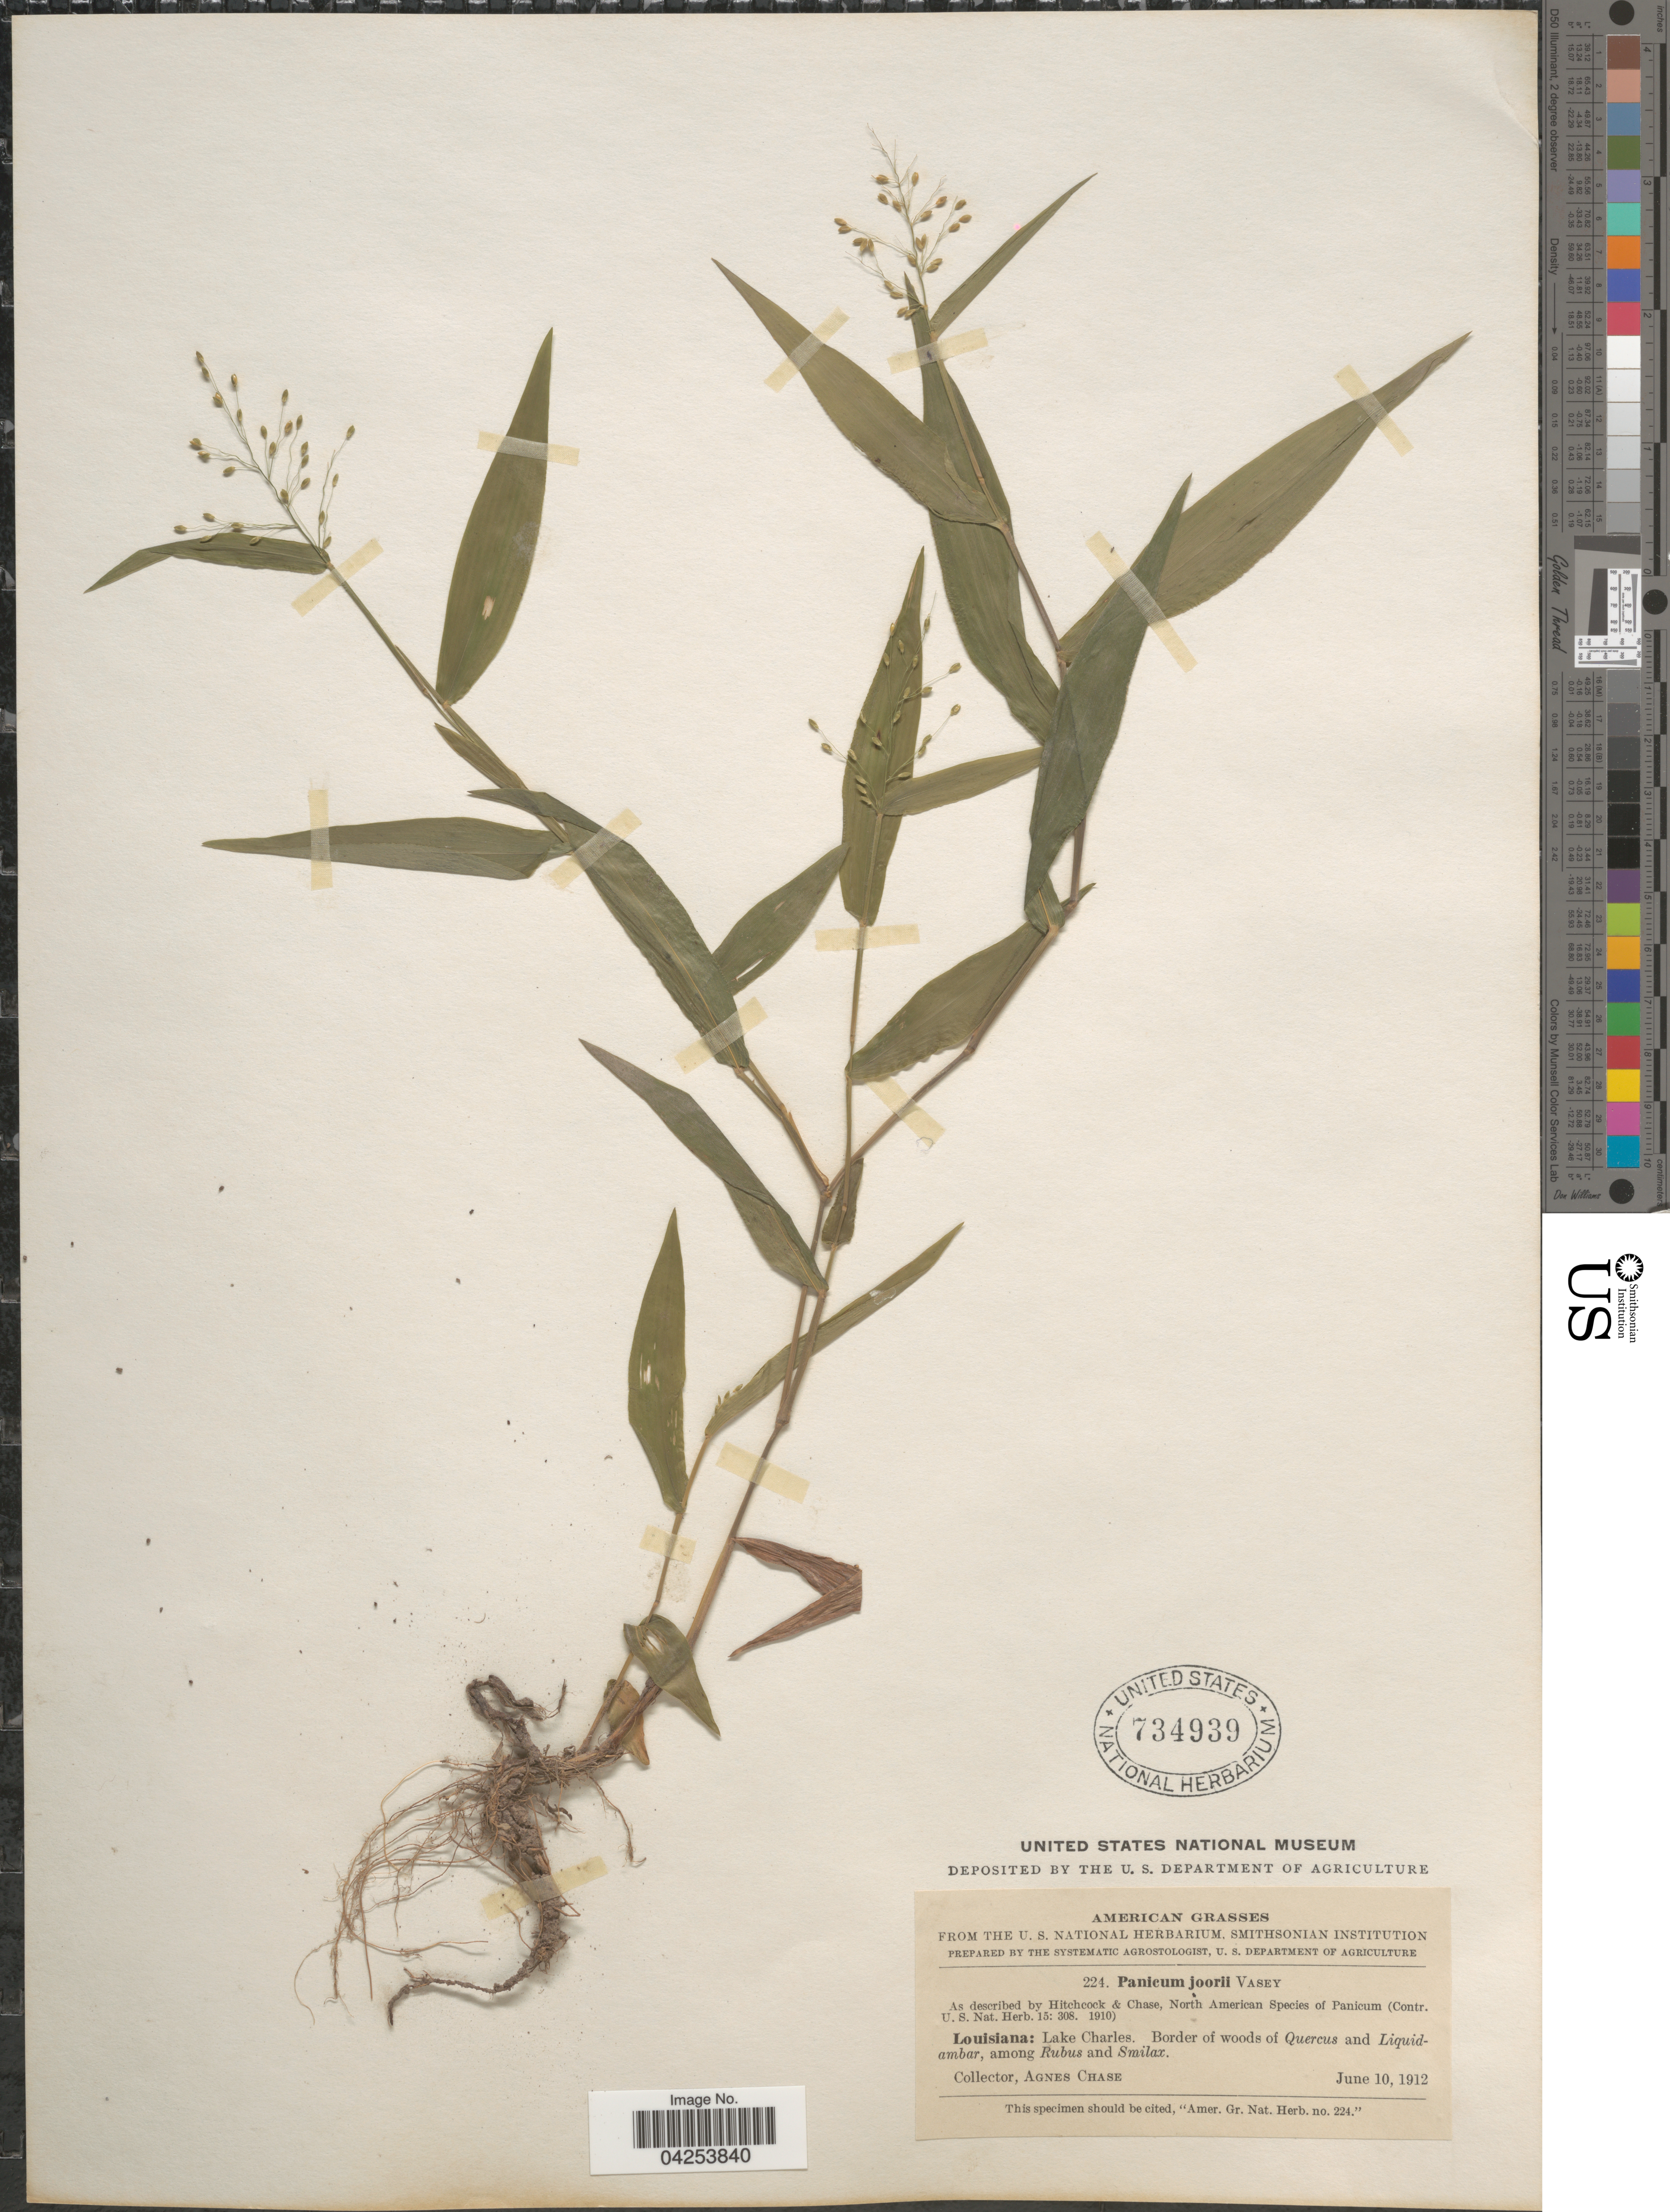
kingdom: Plantae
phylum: Tracheophyta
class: Liliopsida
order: Poales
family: Poaceae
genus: Dichanthelium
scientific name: Dichanthelium commutatum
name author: (Schult.) Gould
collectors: A. Chase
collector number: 224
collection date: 1912-06-10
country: United States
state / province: Louisiana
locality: Lake Charles.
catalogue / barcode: US 734939